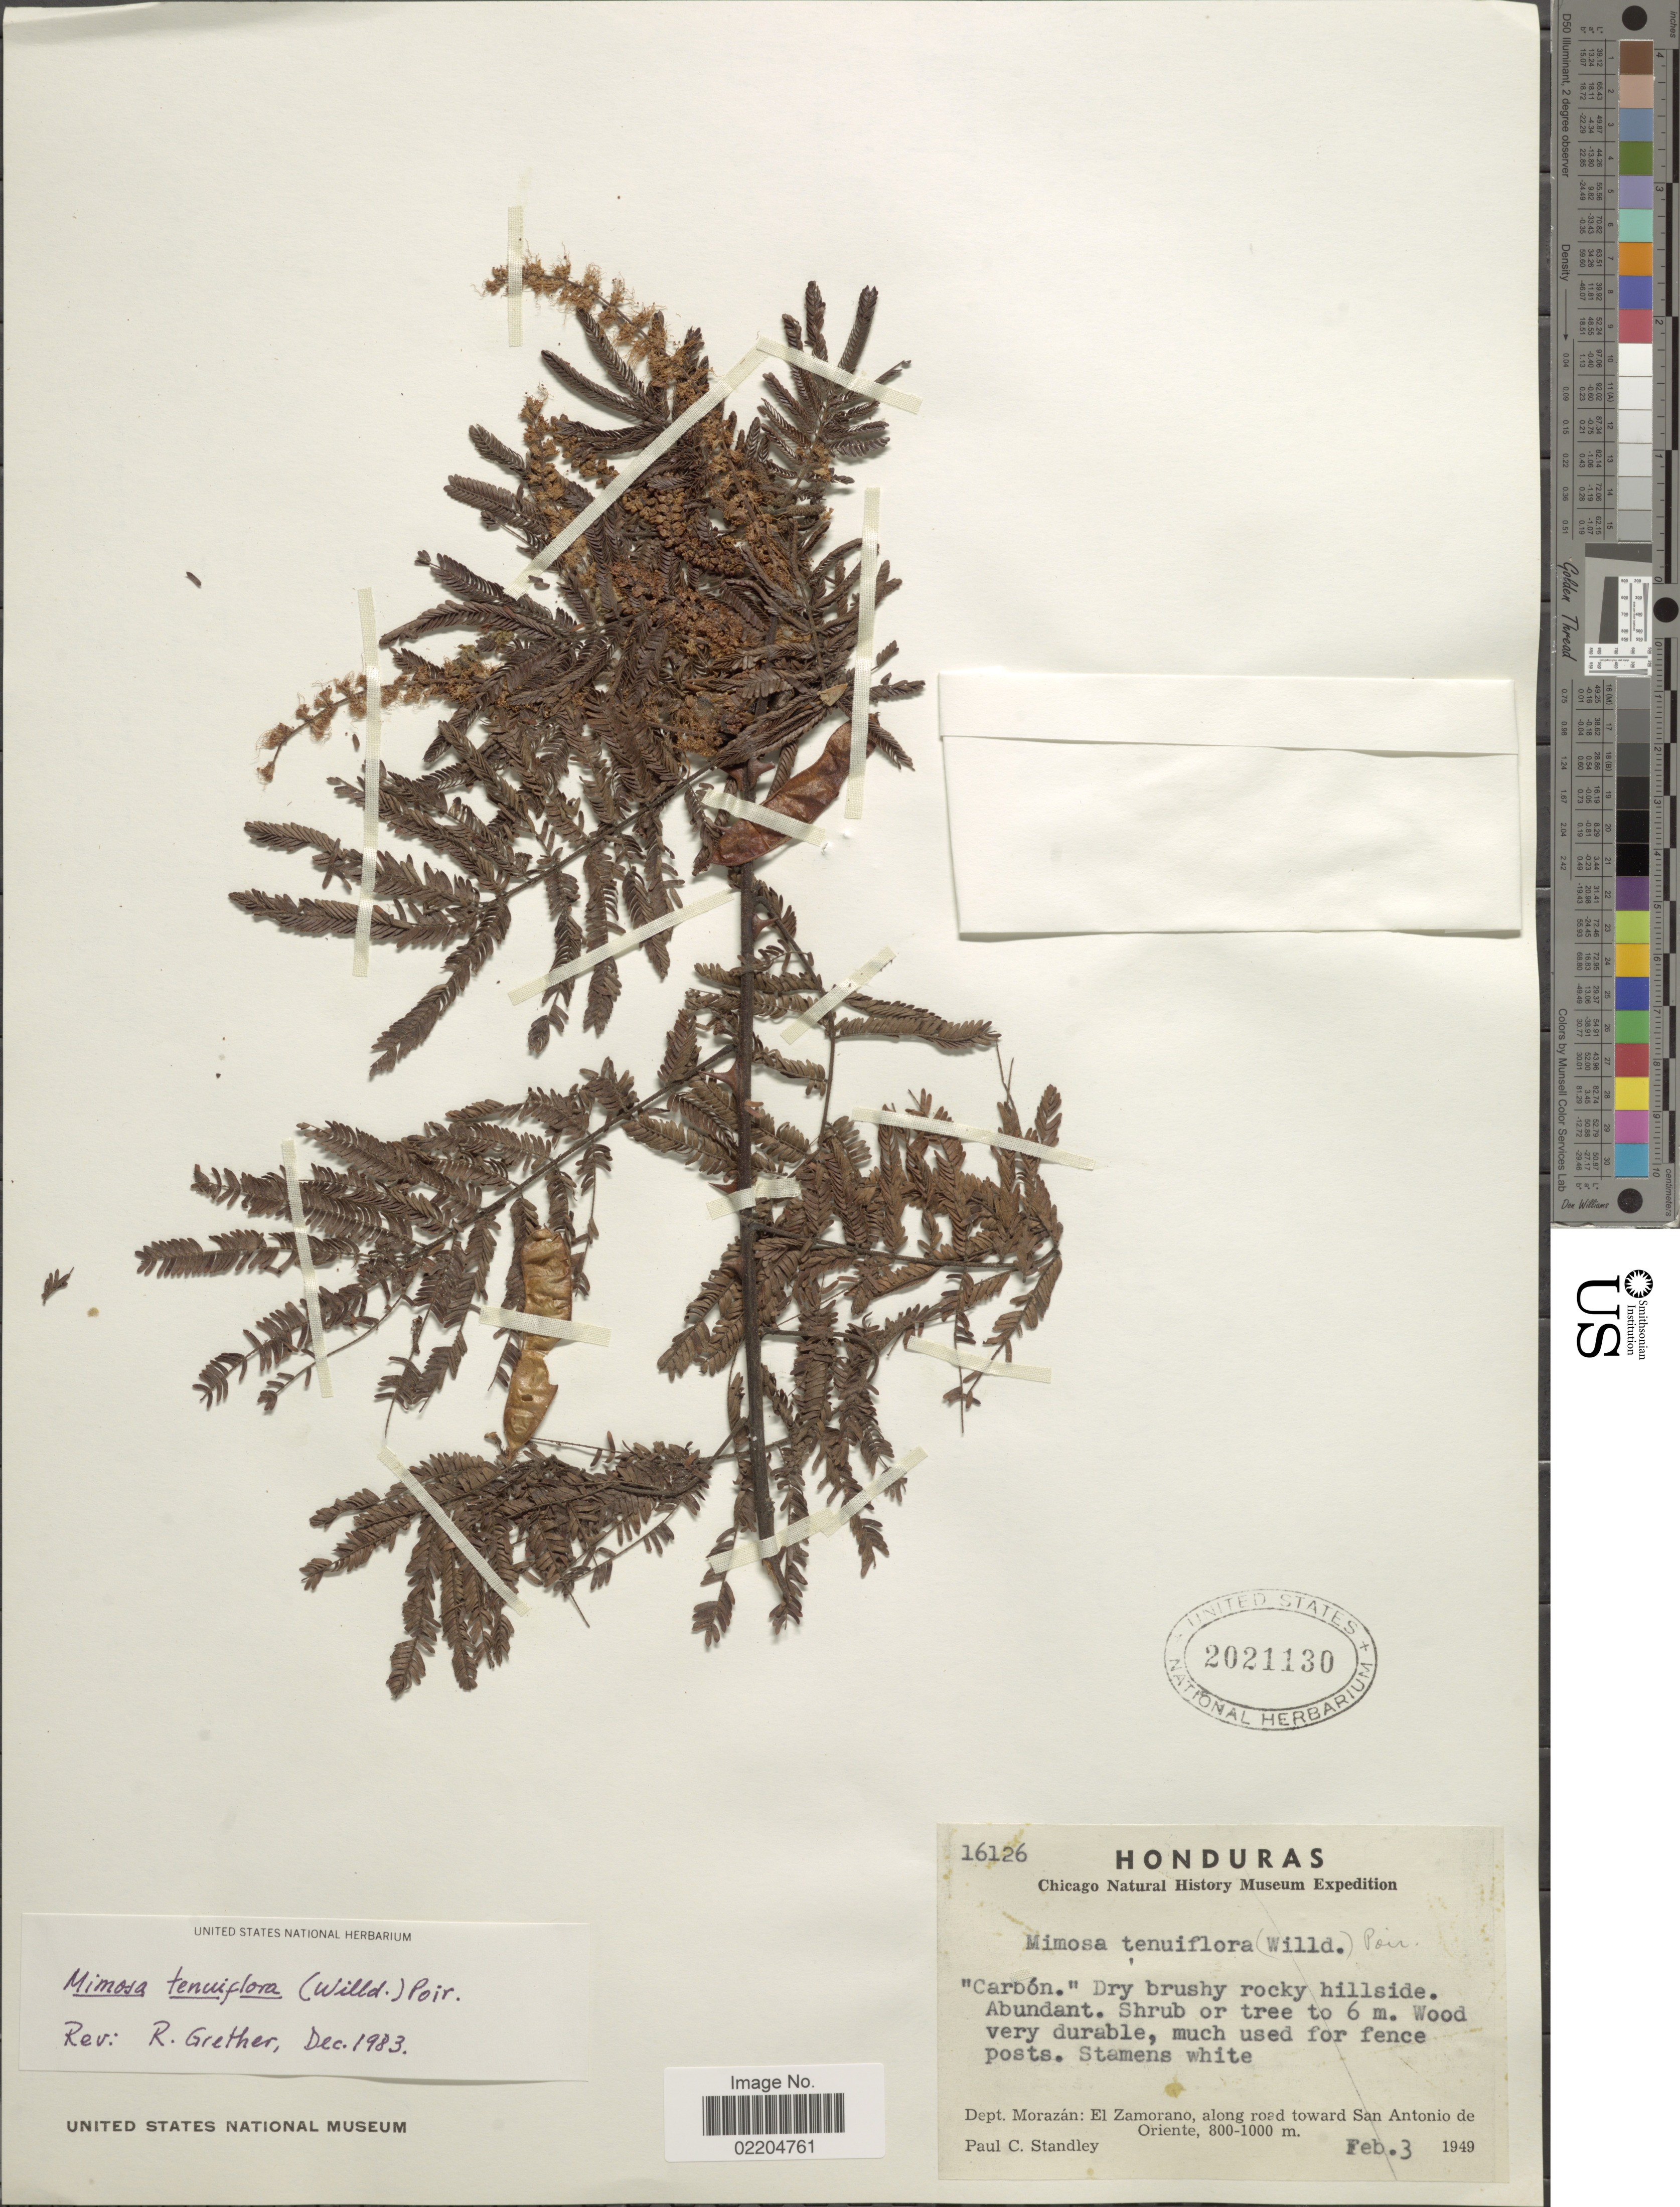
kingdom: Plantae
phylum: Tracheophyta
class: Magnoliopsida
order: Fabales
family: Fabaceae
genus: Mimosa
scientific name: Mimosa tenuiflora Benth., nom. illeg. hom.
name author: Benth.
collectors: P. C. Standley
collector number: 16126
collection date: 1949-02-03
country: Honduras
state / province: Fco. Morazán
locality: Dept. Morazan: El Zamorano, along road toward San Antonio de Oriente.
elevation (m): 800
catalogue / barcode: US 2021130